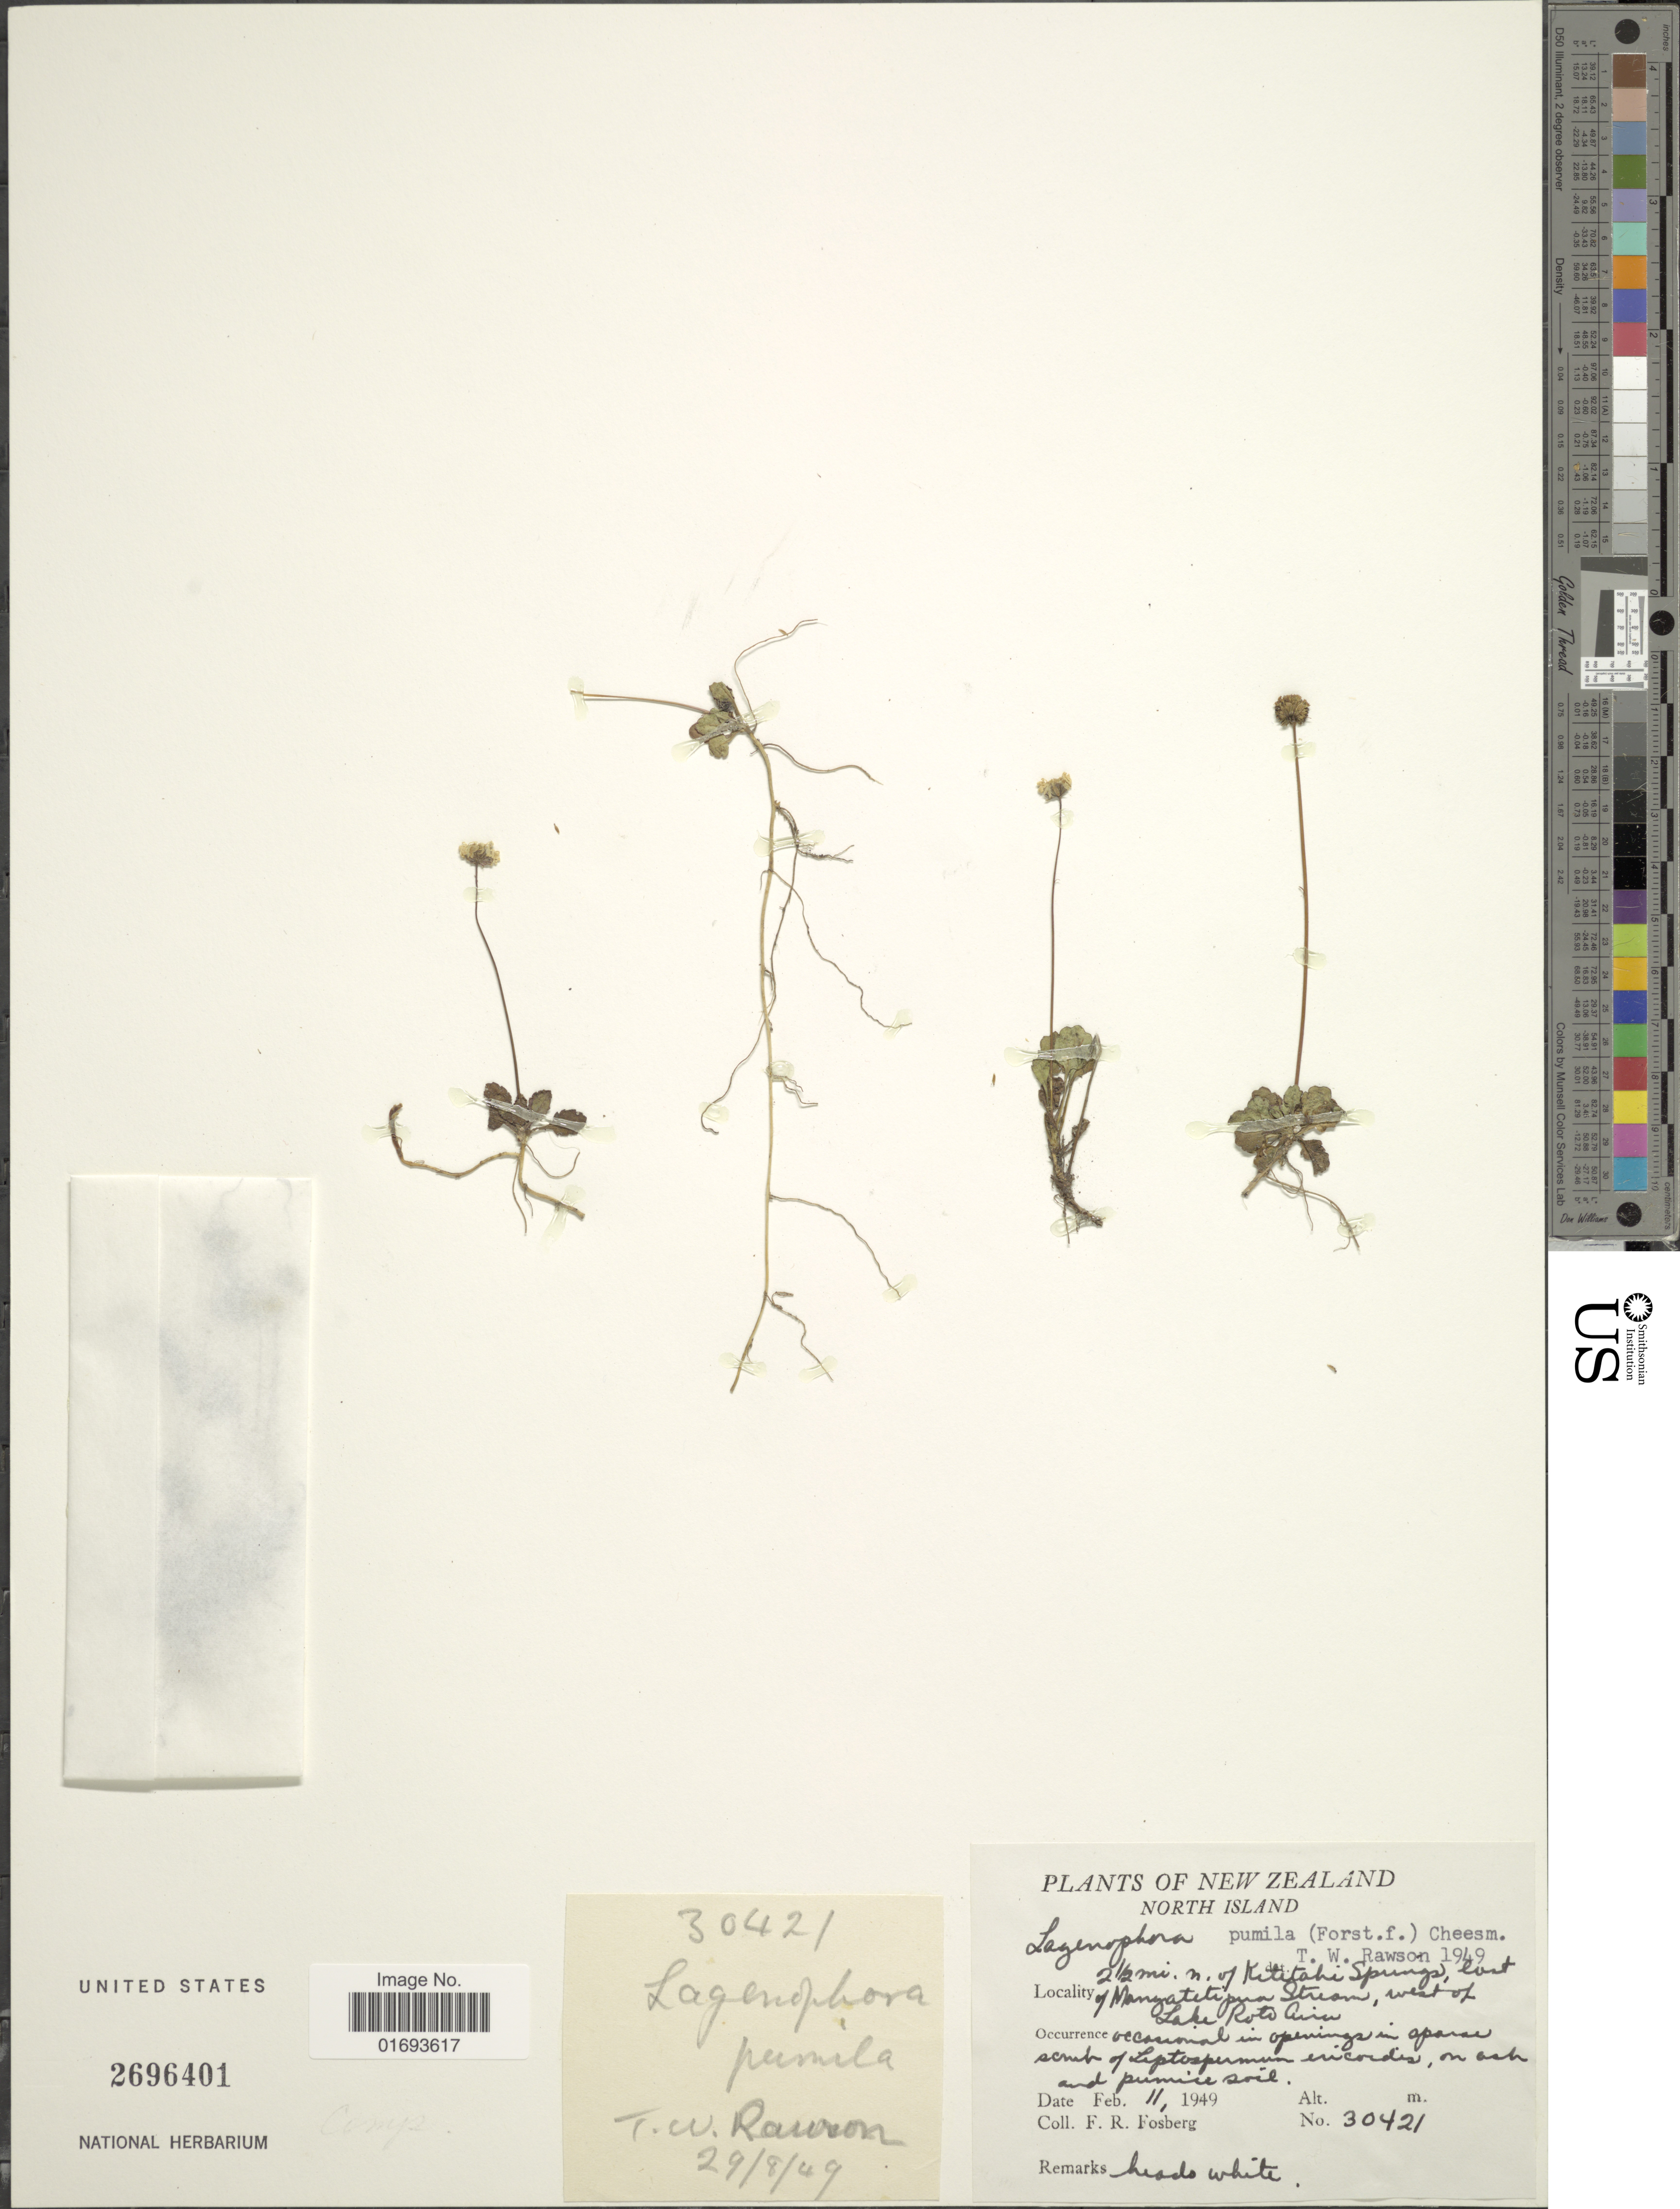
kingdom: Plantae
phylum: Tracheophyta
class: Magnoliopsida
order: Asterales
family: Asteraceae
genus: Lagenophora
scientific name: Lagenophora pumila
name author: (G. Forst.) Cheeseman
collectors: F. R. Fosberg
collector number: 30421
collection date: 1949-02-11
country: New Zealand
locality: New Zealand. North Island. 2 1/2 mi. n. of Ketetahi springs, east of Mangatetipua Stream, west of Lake Rotoaira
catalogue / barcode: US 2696401